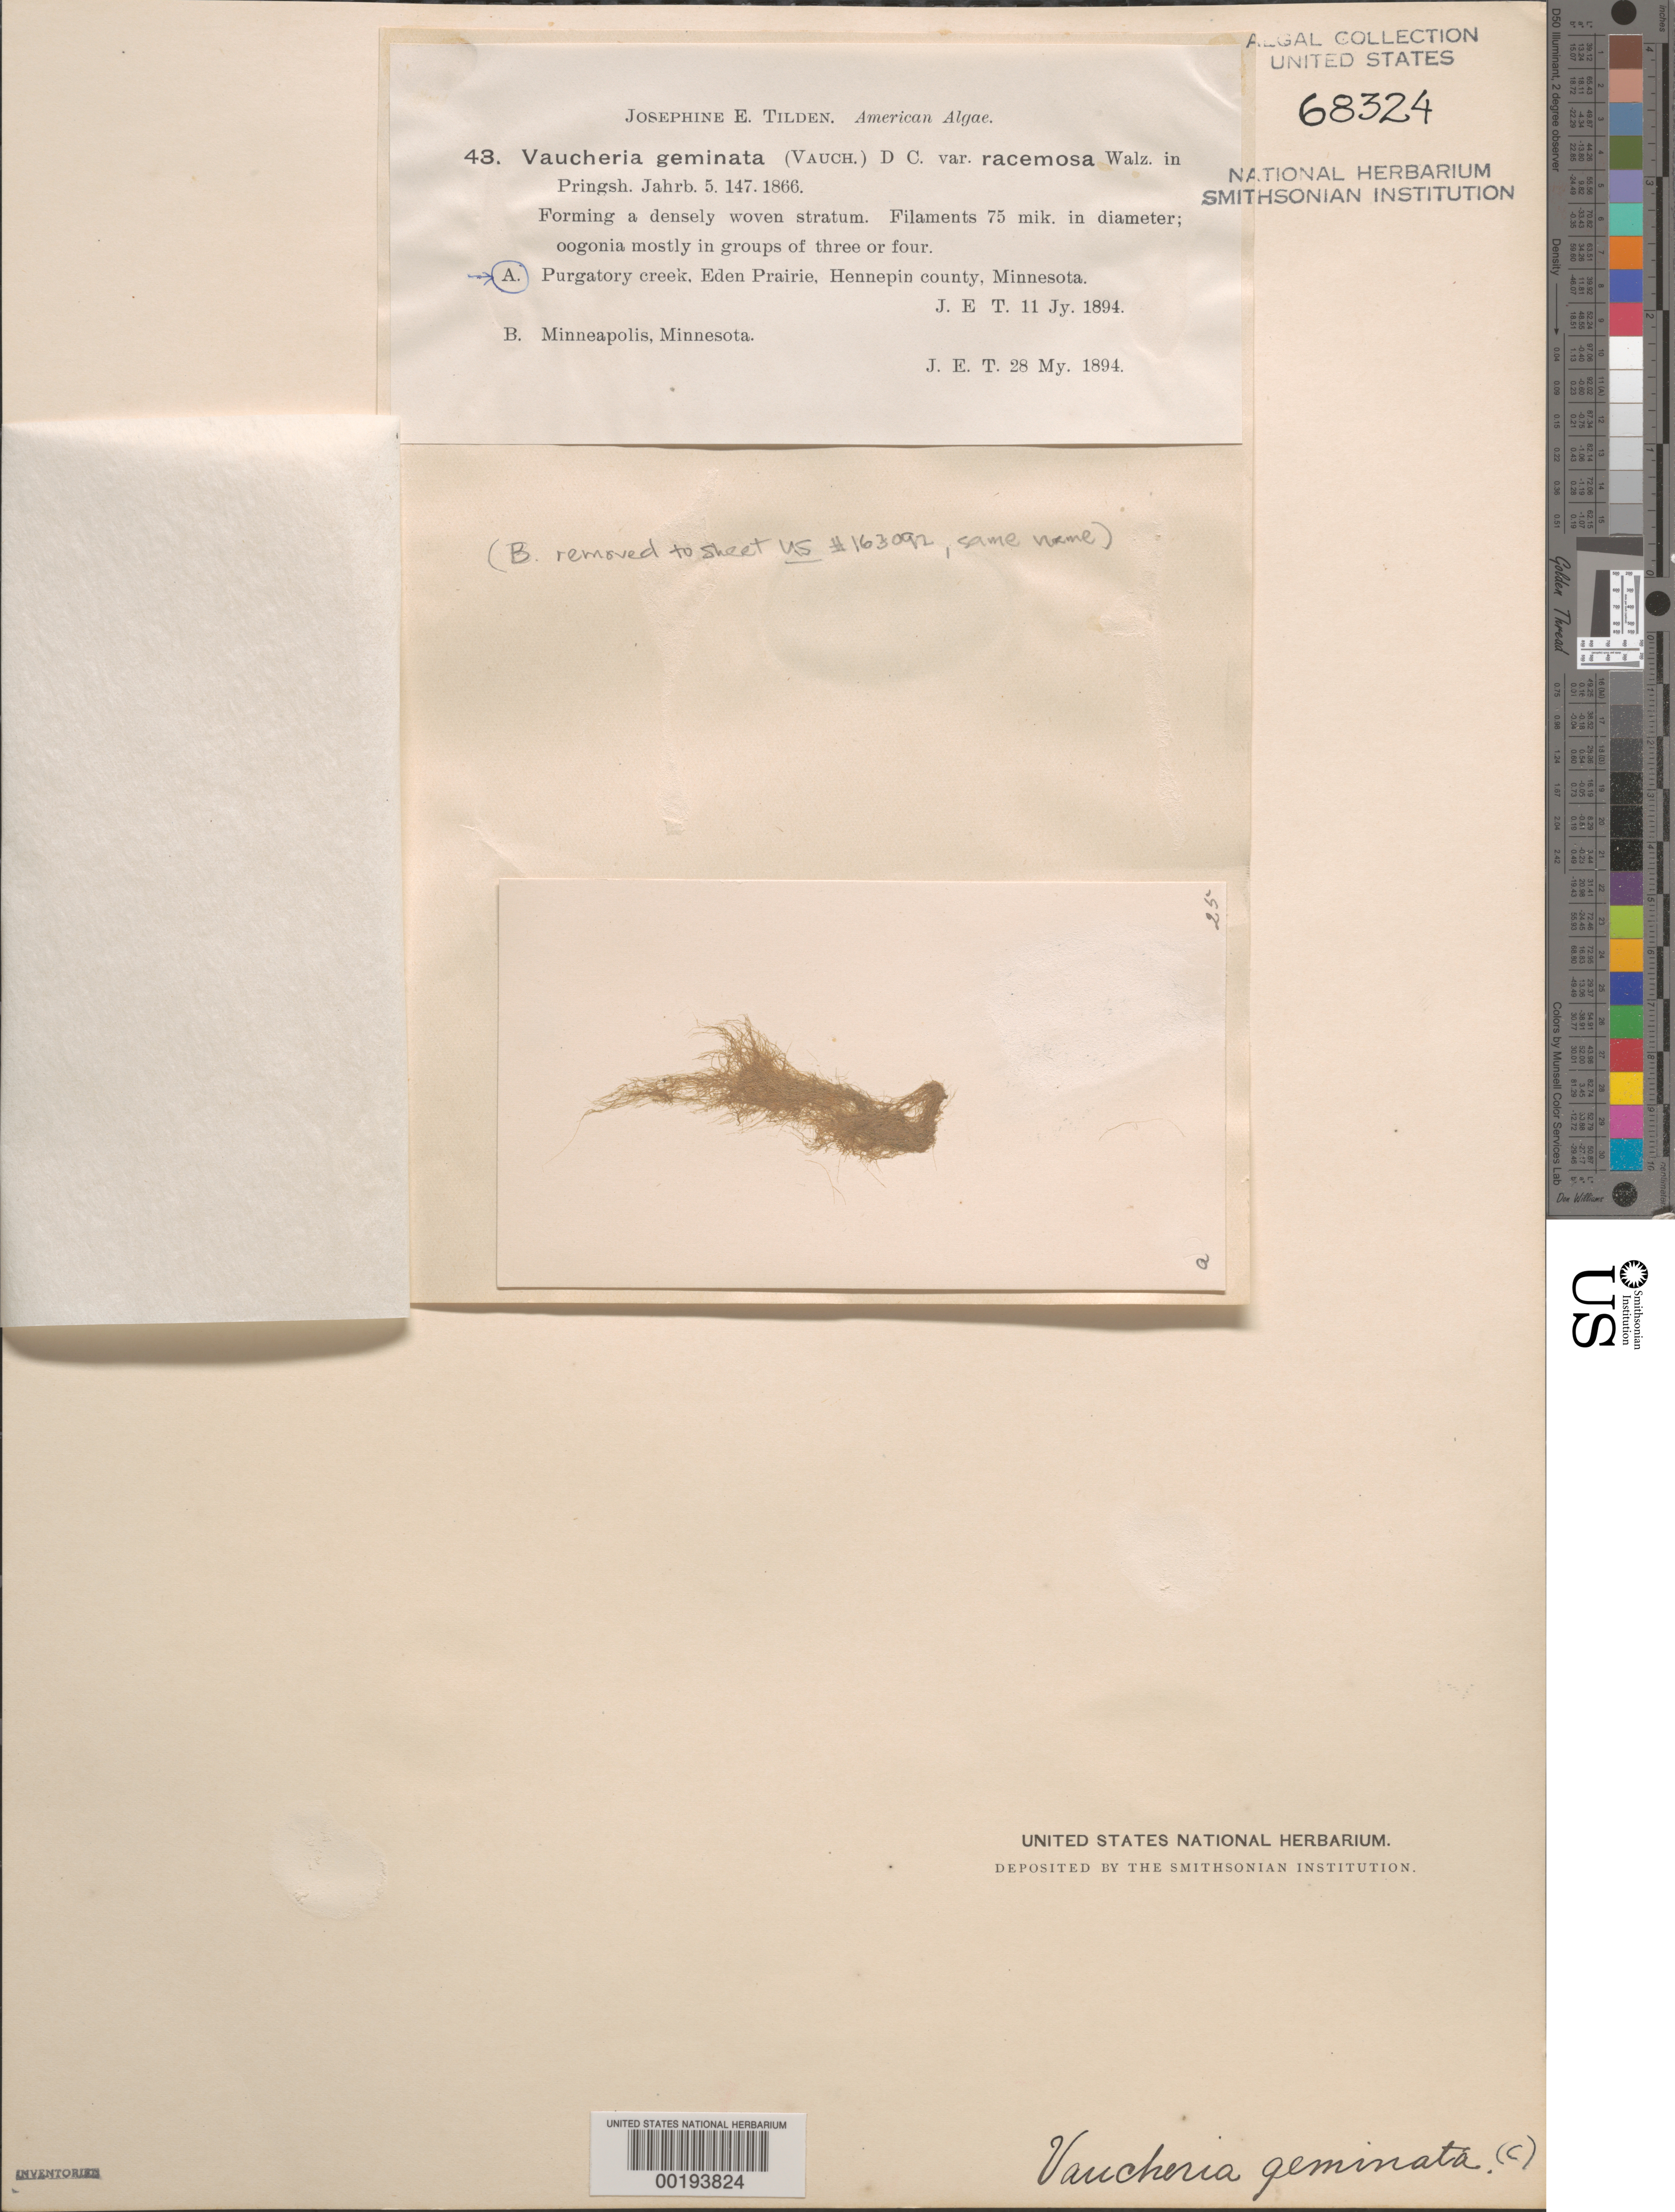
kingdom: Chromista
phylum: Ochrophyta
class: Xanthophyceae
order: Vaucheriales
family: Vaucheriaceae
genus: Vaucheria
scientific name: Vaucheria geminata var. racemosa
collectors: J. E. Tilden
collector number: JET 43a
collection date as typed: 11 Jul 1894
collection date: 1894-07-11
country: United States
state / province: Minnesota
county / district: Hennepin County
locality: Purgatory Creek, Eden Prairie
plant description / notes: Tilden, American Algae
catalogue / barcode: US 68324